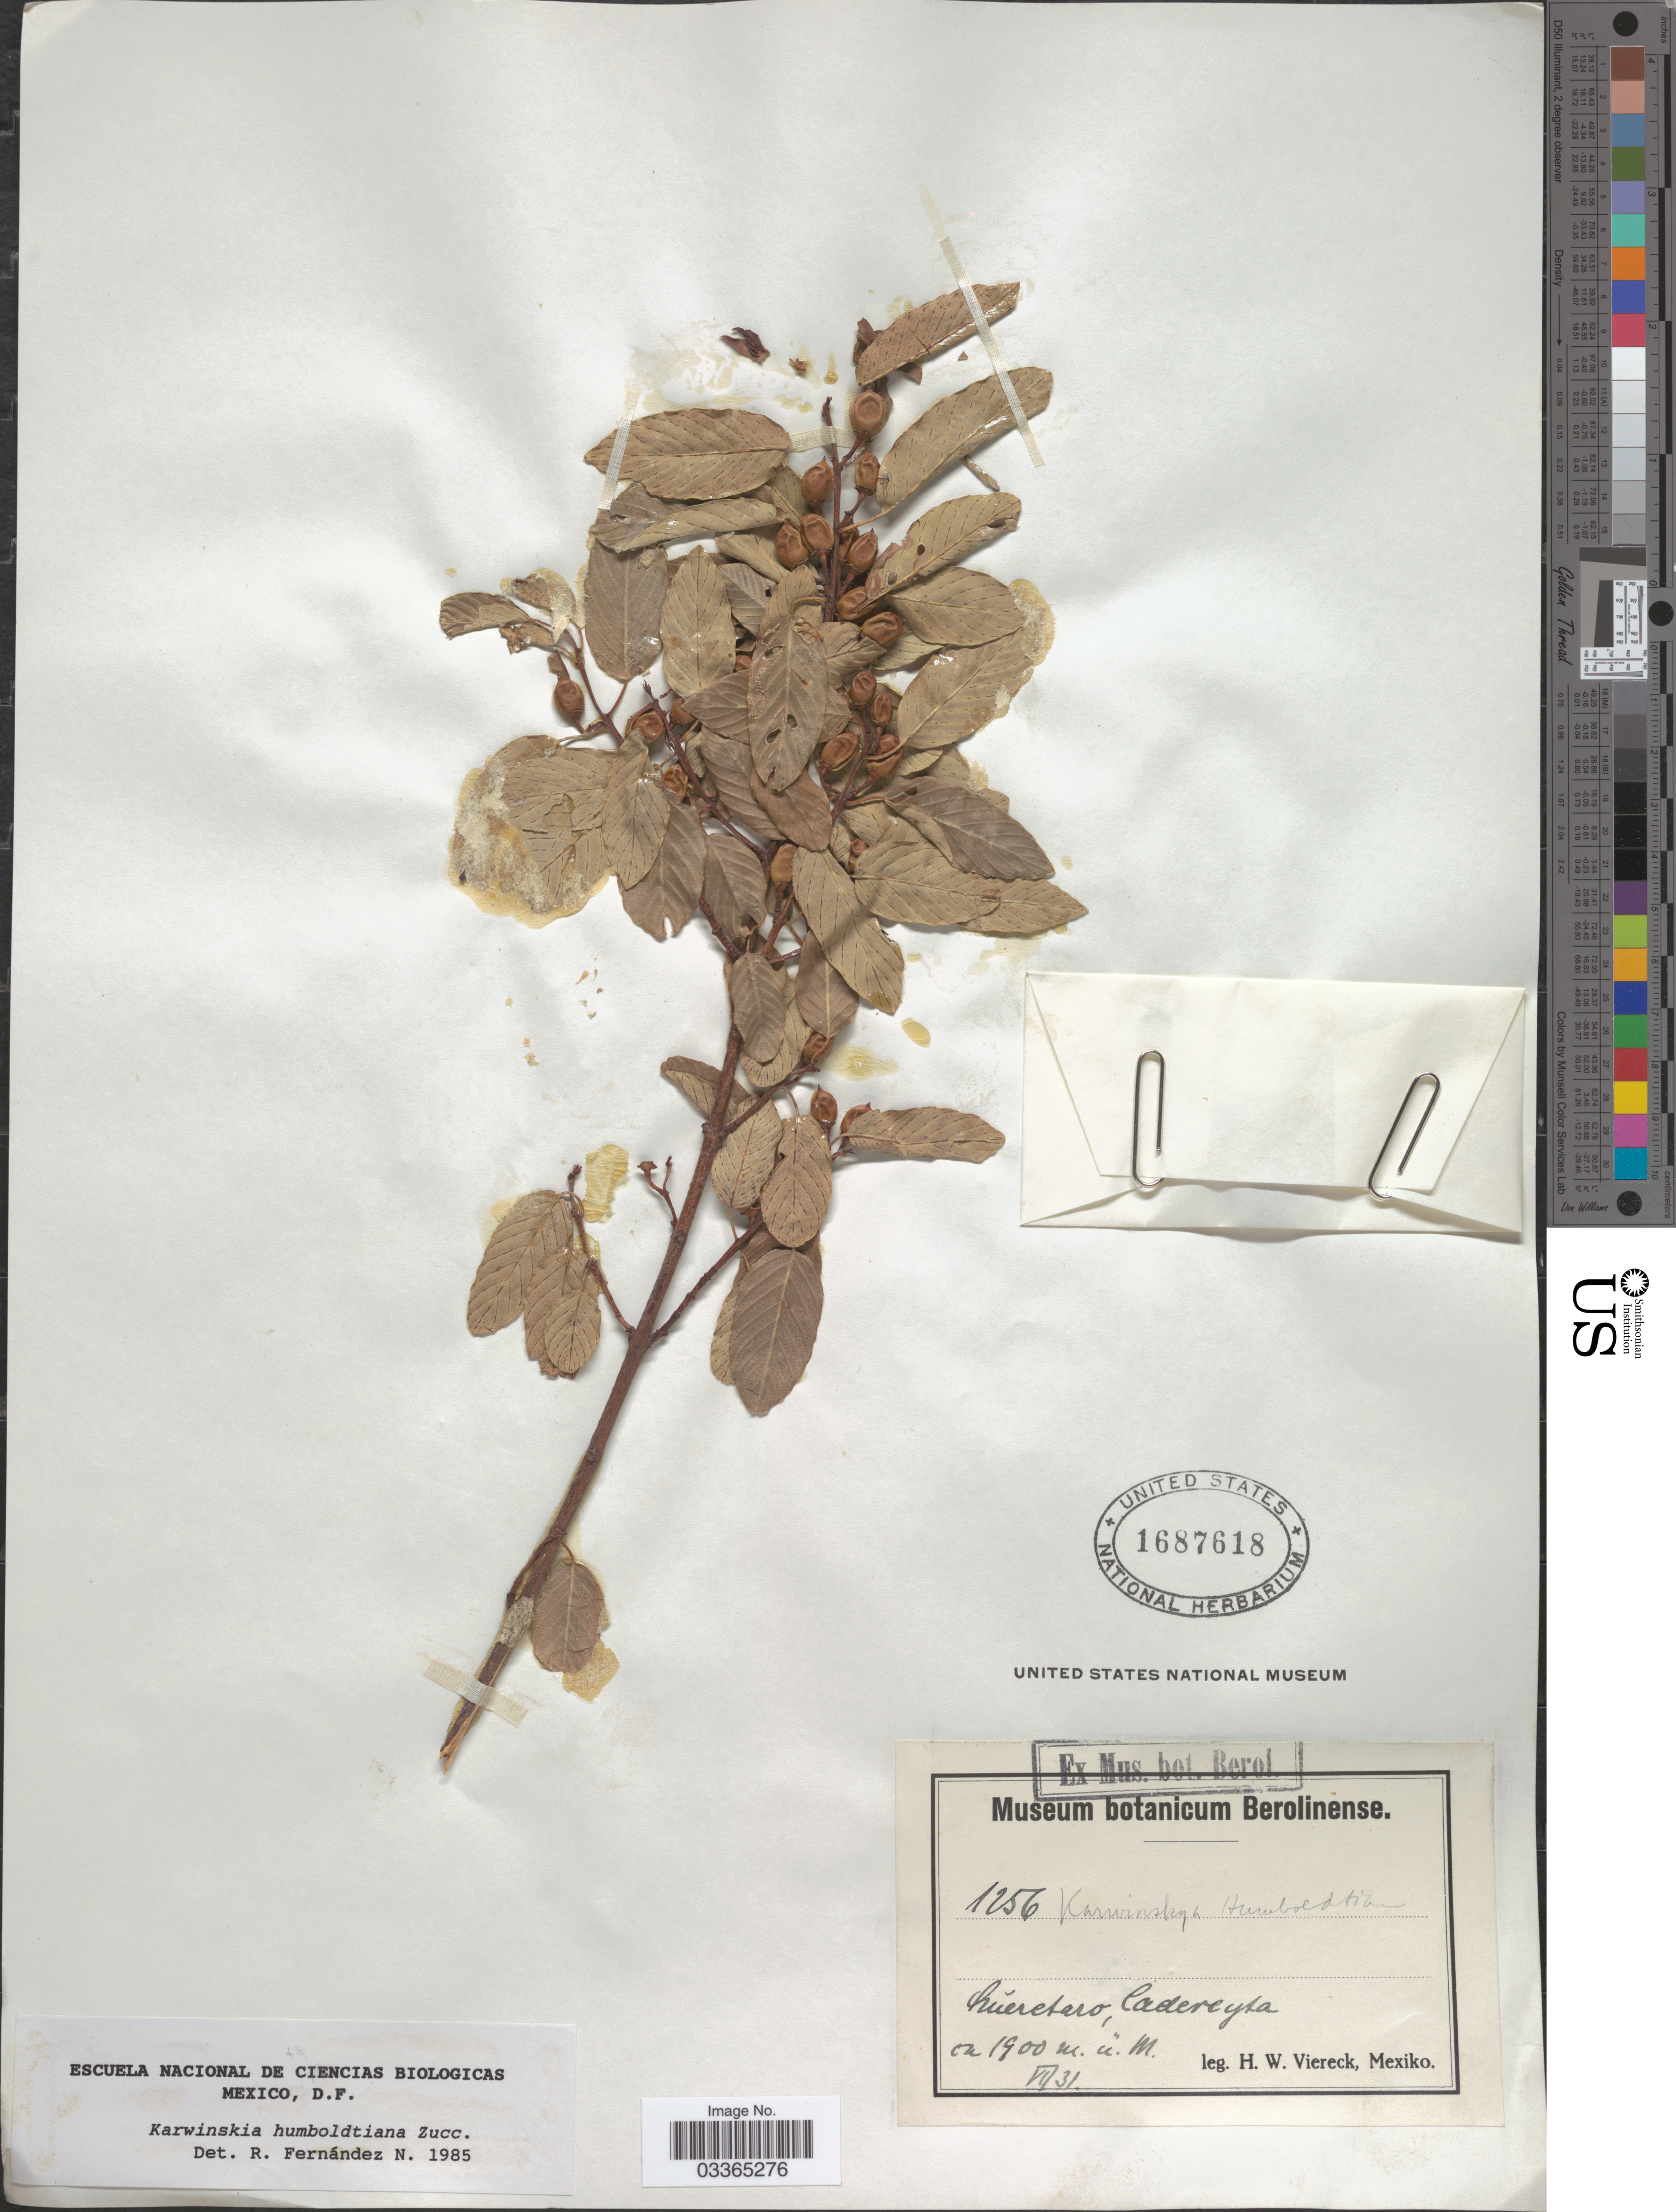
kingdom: Plantae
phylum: Tracheophyta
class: Magnoliopsida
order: Rosales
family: Rhamnaceae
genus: Karwinskia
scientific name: Karwinskia humboldtiana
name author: (Schult.) Zucc.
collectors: H. W. Viereck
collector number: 1256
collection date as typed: Transcribed d/m/y: /7/31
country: Mexico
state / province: Querétaro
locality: Cadereyta.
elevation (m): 1900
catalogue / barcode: US 1687618